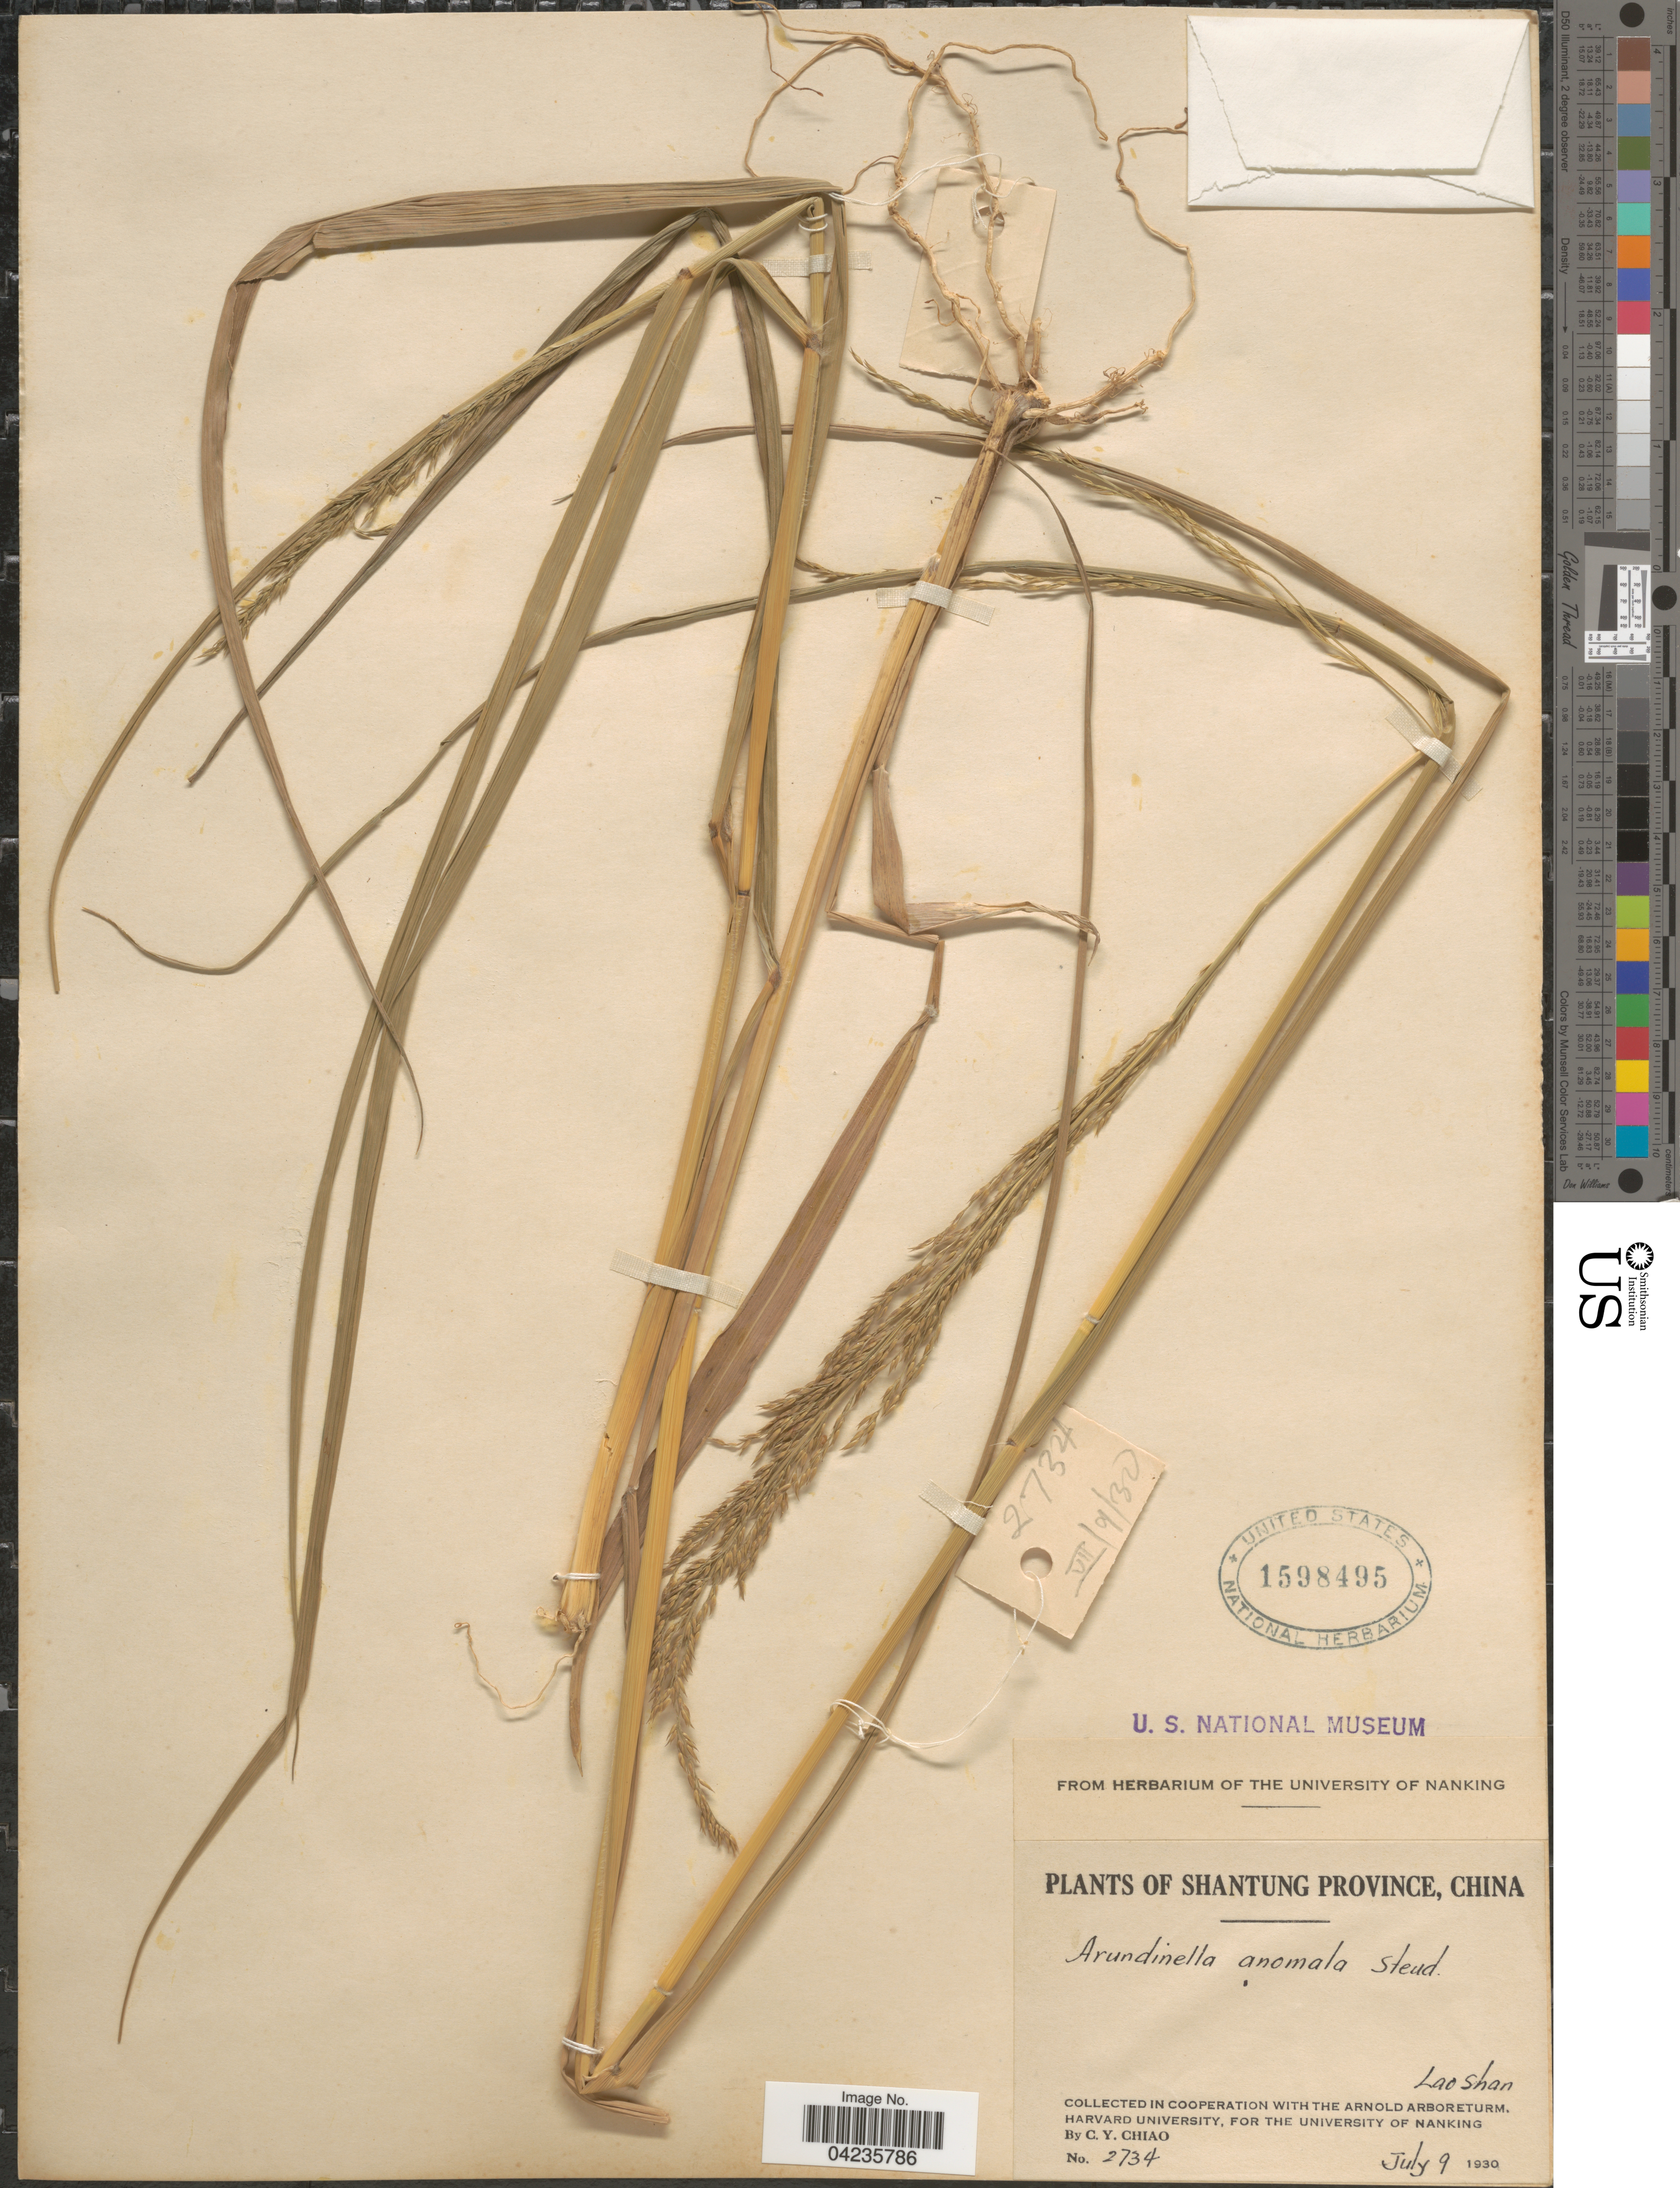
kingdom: Plantae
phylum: Tracheophyta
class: Liliopsida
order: Poales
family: Poaceae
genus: Arundinella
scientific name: Arundinella hirta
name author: (Thunb.) Tanaka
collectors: C. Y. Chiao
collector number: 2734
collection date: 1930-07-09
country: China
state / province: Shandong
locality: Shantung Province. Lao Shan.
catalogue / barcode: US 1598495